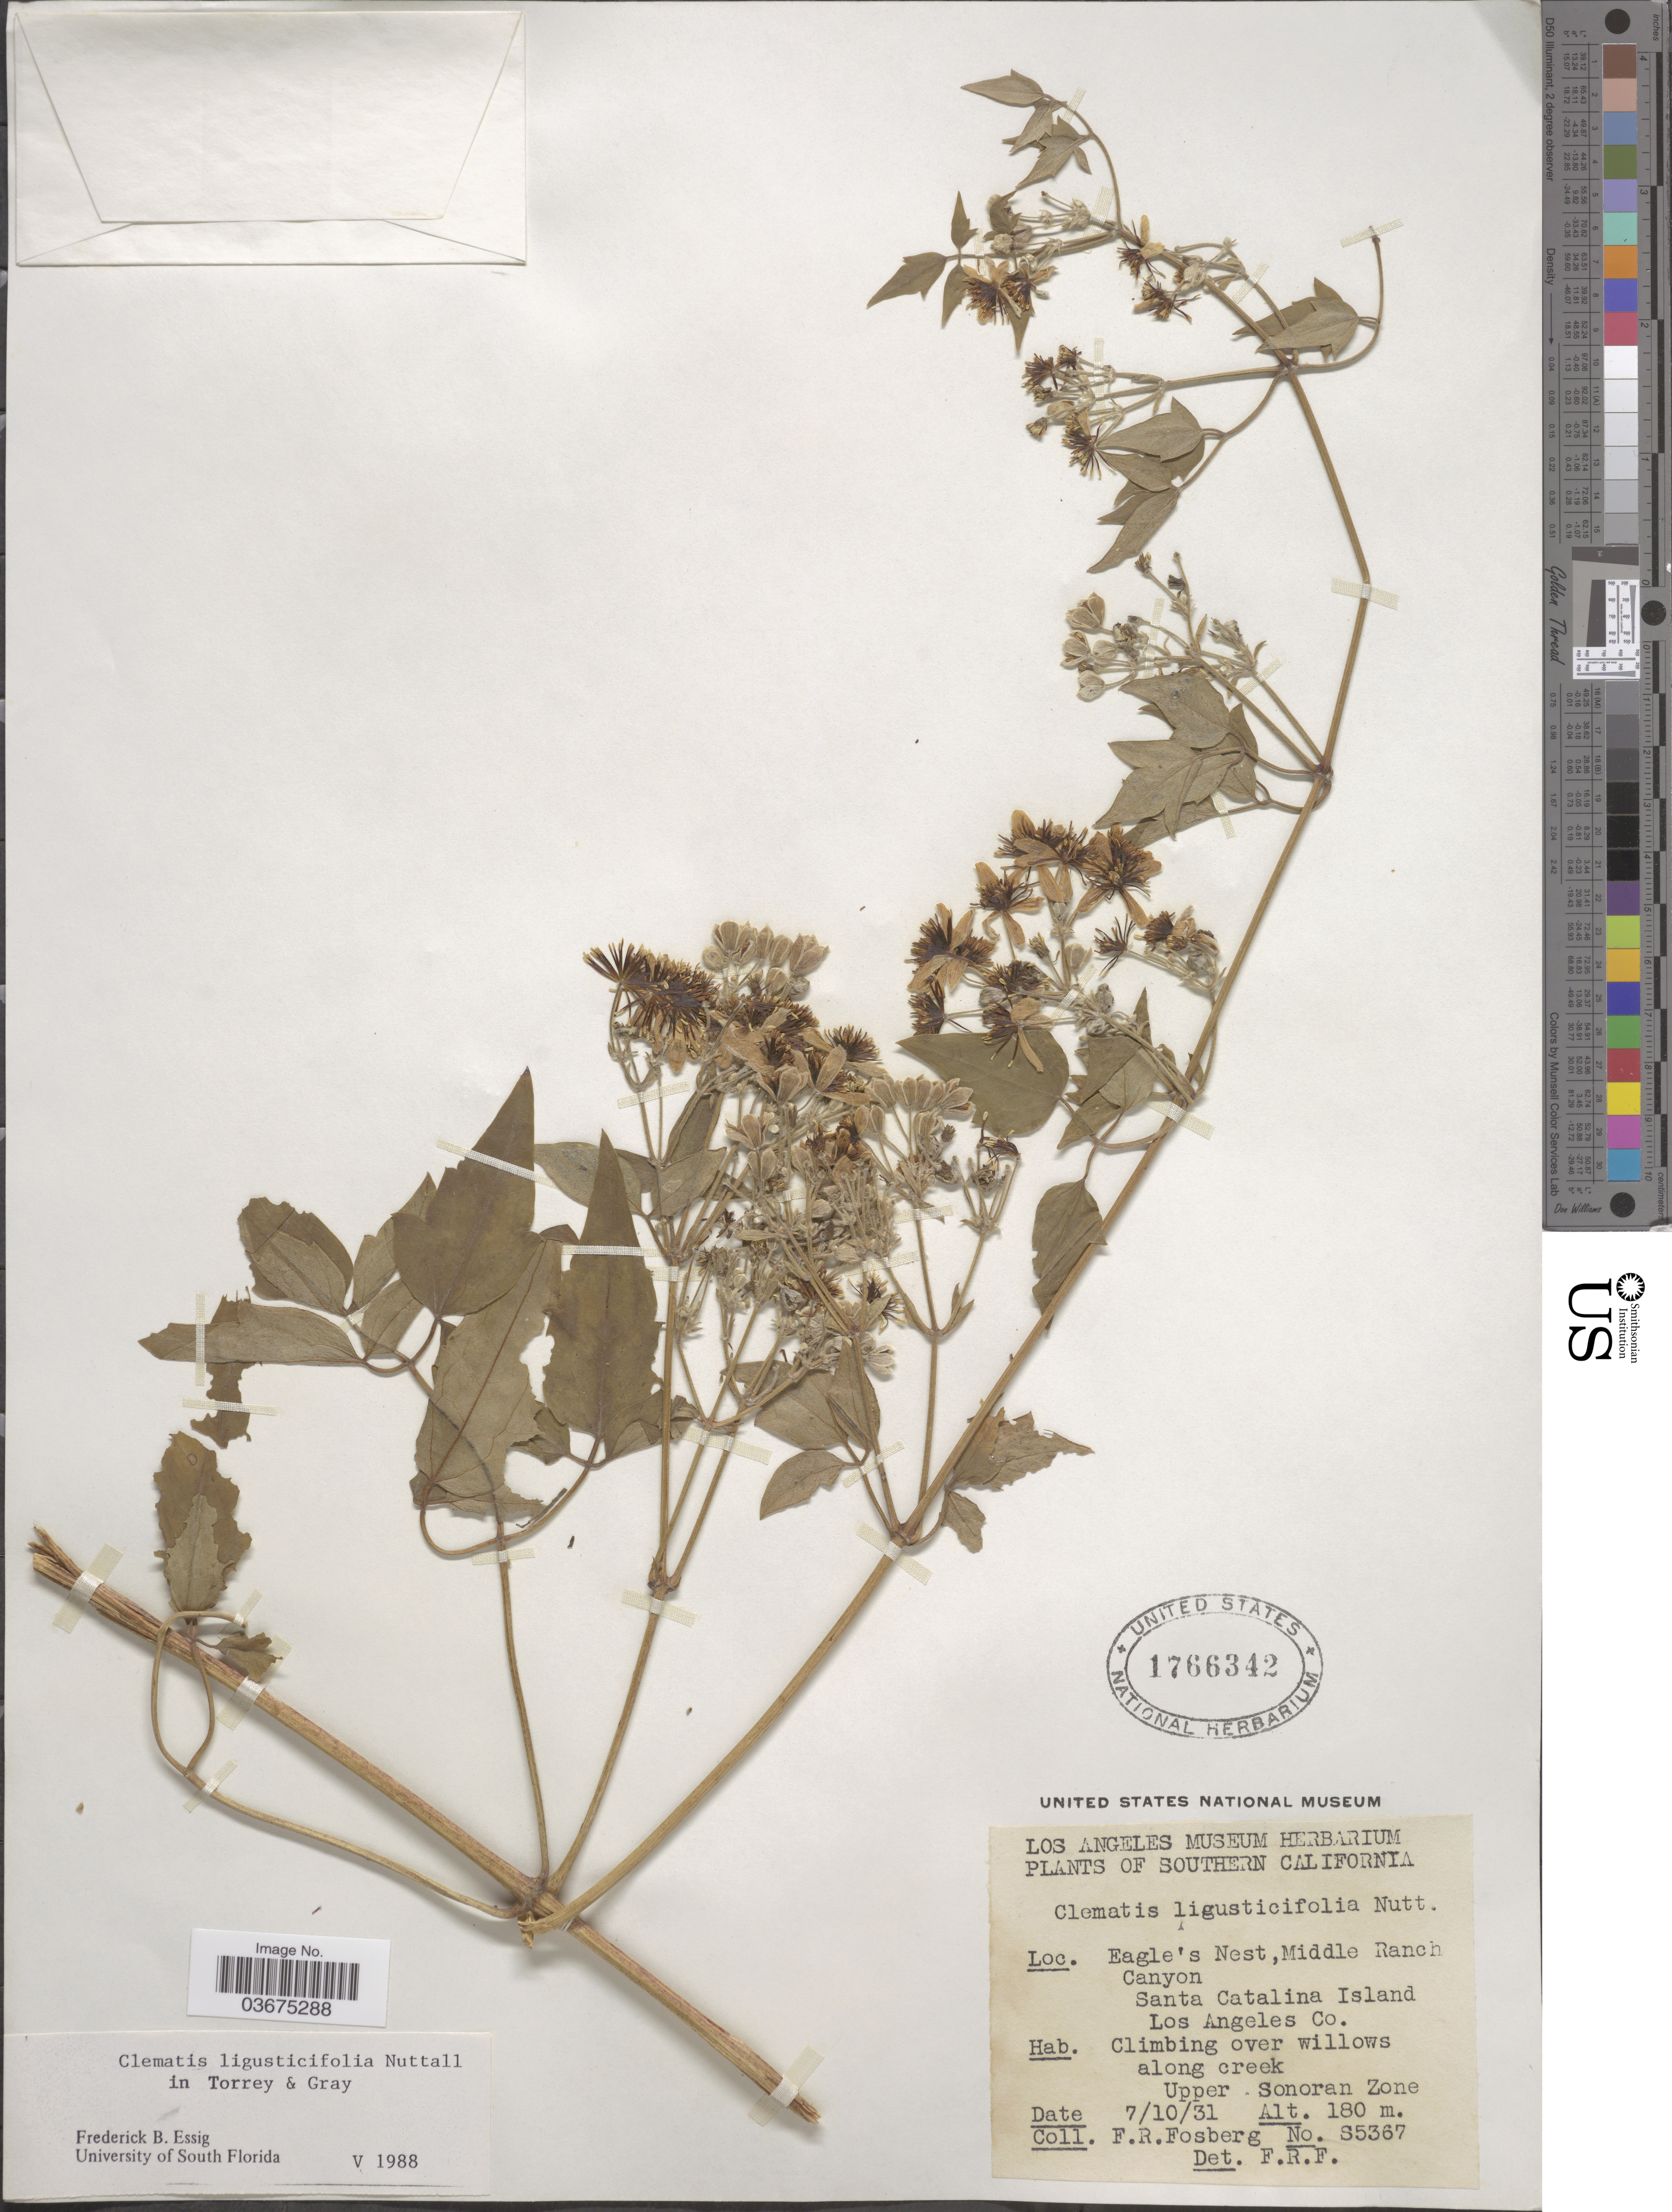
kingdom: Plantae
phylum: Tracheophyta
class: Magnoliopsida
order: Ranunculales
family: Ranunculaceae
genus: Clematis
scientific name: Clematis ligusticifolia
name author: Nutt.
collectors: F. R. Fosberg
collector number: S5367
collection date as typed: Transcribed d/m/y: 10/7/31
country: United States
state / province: California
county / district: Los Angeles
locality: Eagle's Nest, Middle Ranch Canyon. Santa Catalina Island. Los Angeles Co. Upper Sonoran Zone.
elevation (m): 180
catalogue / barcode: US 1766342